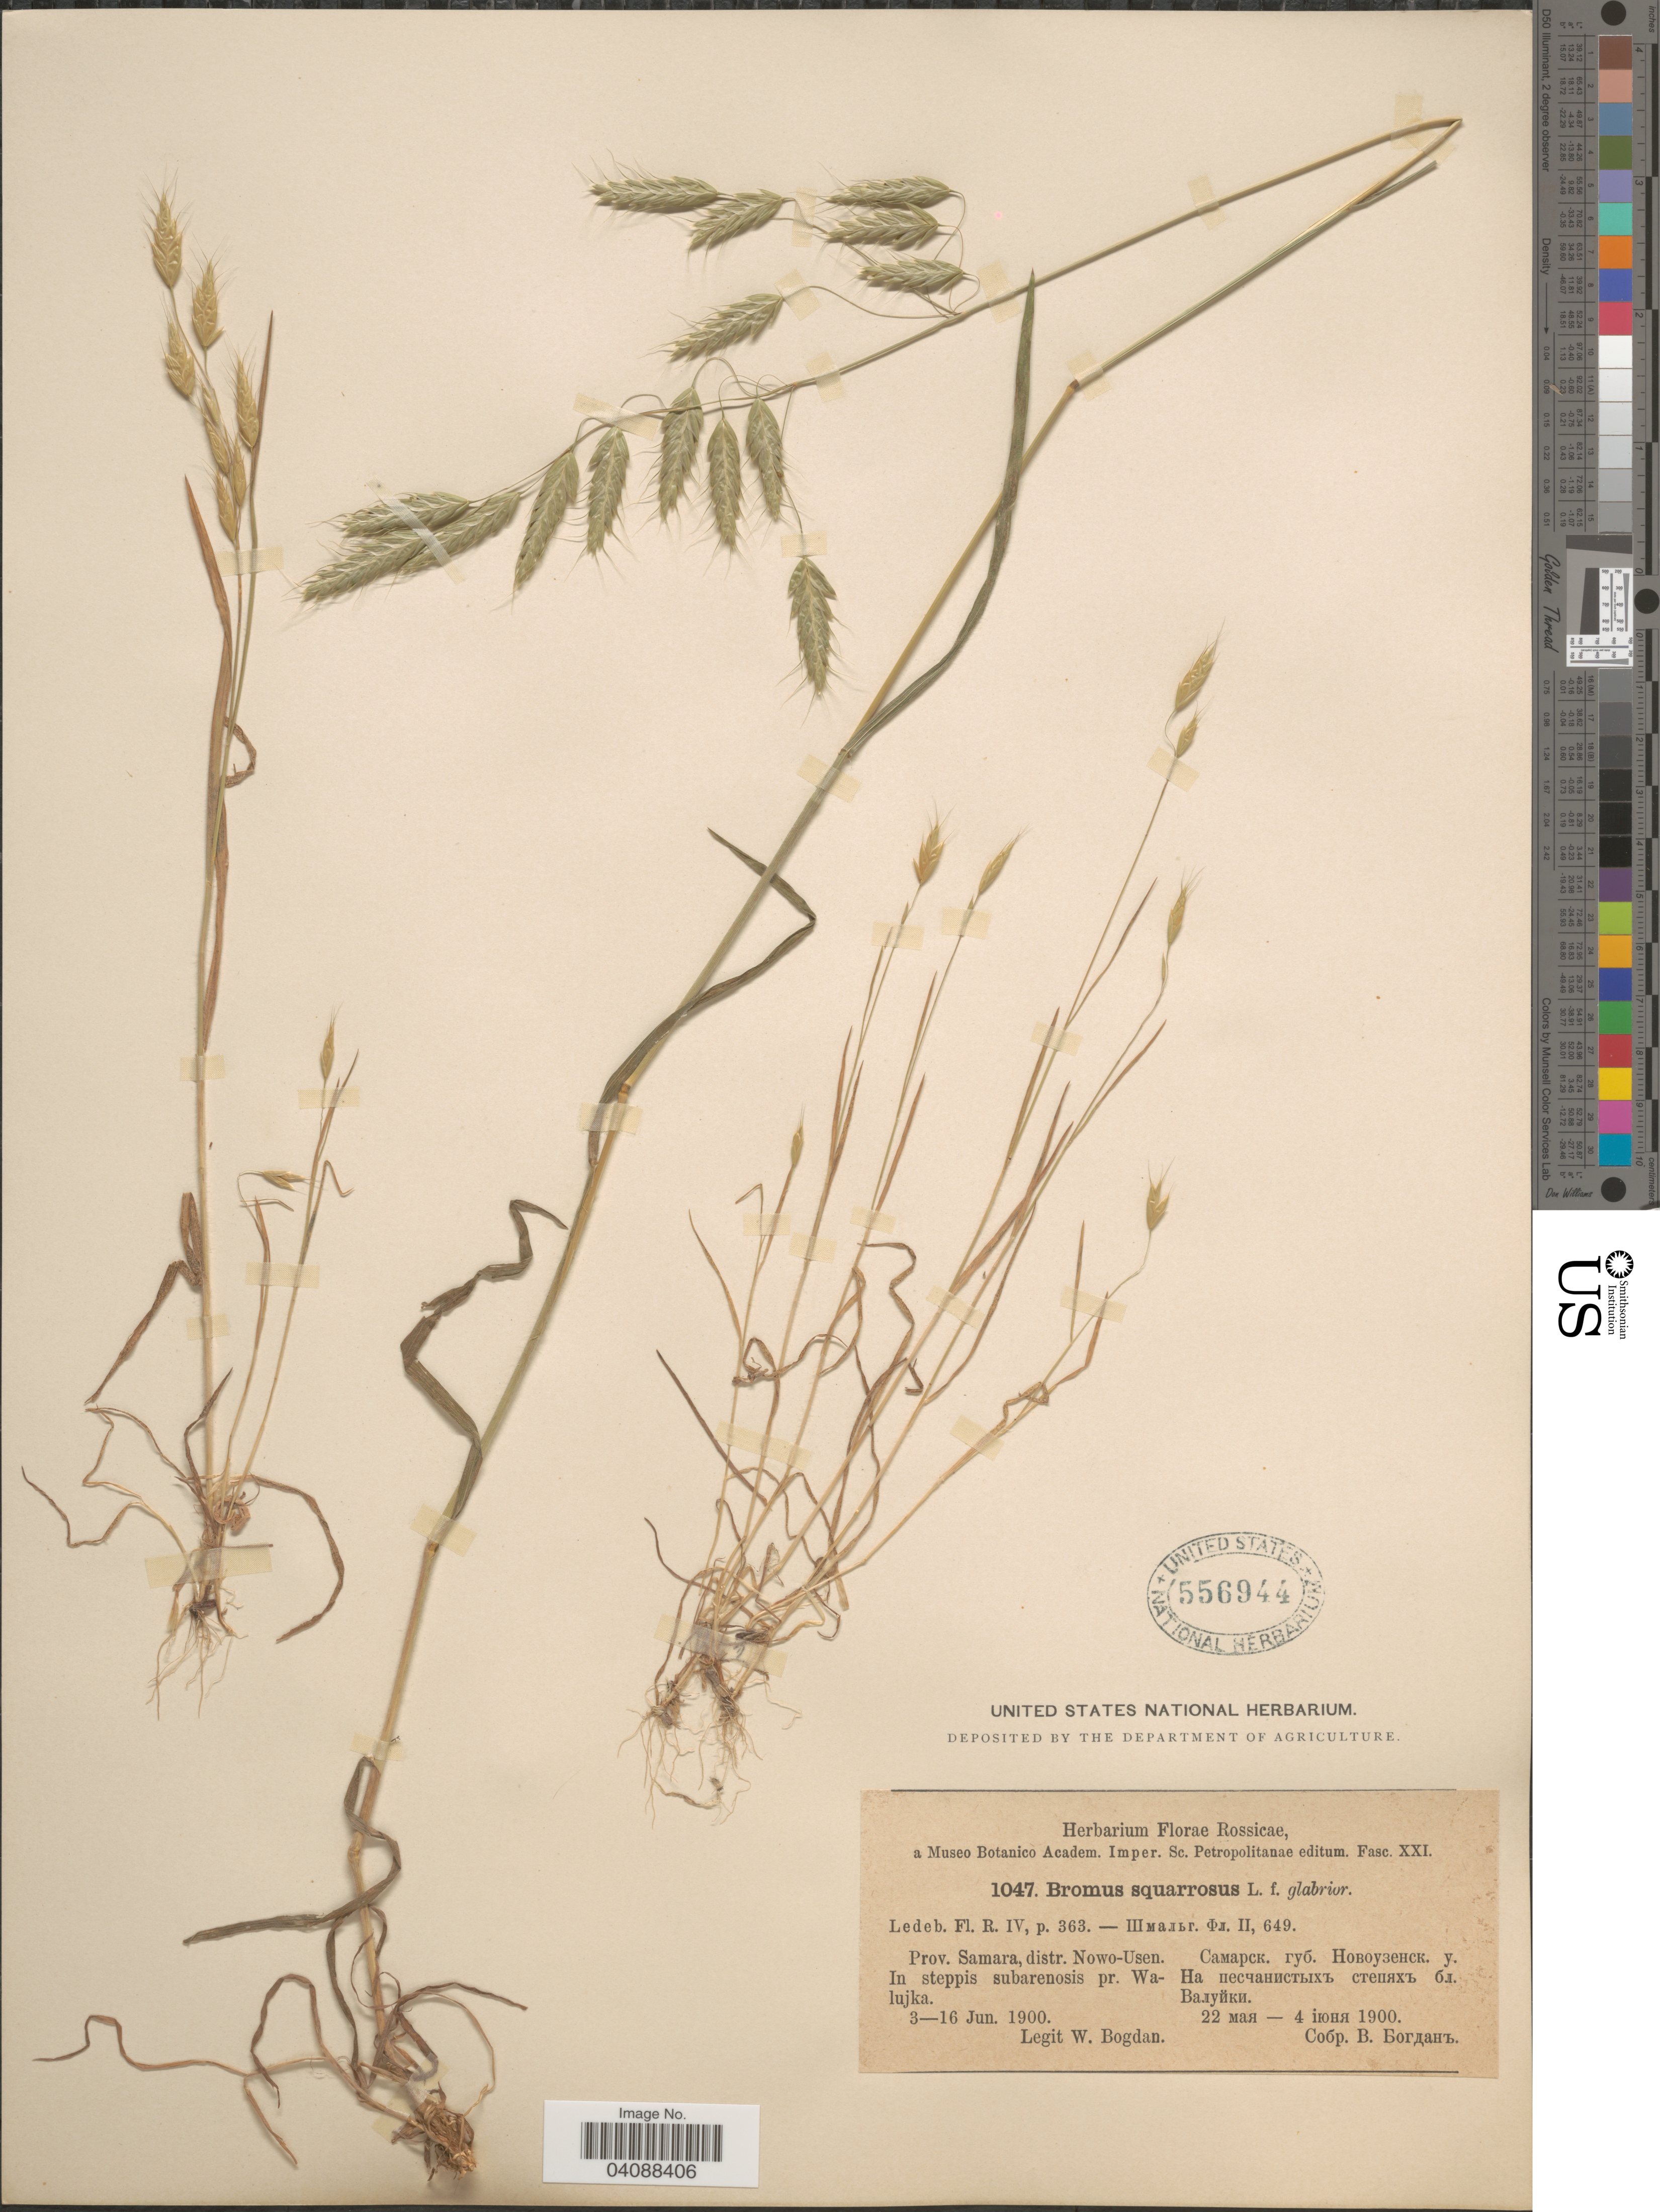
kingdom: Plantae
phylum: Tracheophyta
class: Liliopsida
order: Poales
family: Poaceae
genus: Bromus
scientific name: Bromus squarrosus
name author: L.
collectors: W. Bogdan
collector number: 1047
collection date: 1900-06-03/1900-06-16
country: Russian Federation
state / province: Samara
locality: Rossicae. Distr. Nowo-Usen. In steppis subarenosis pr. Walujka.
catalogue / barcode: US 556944